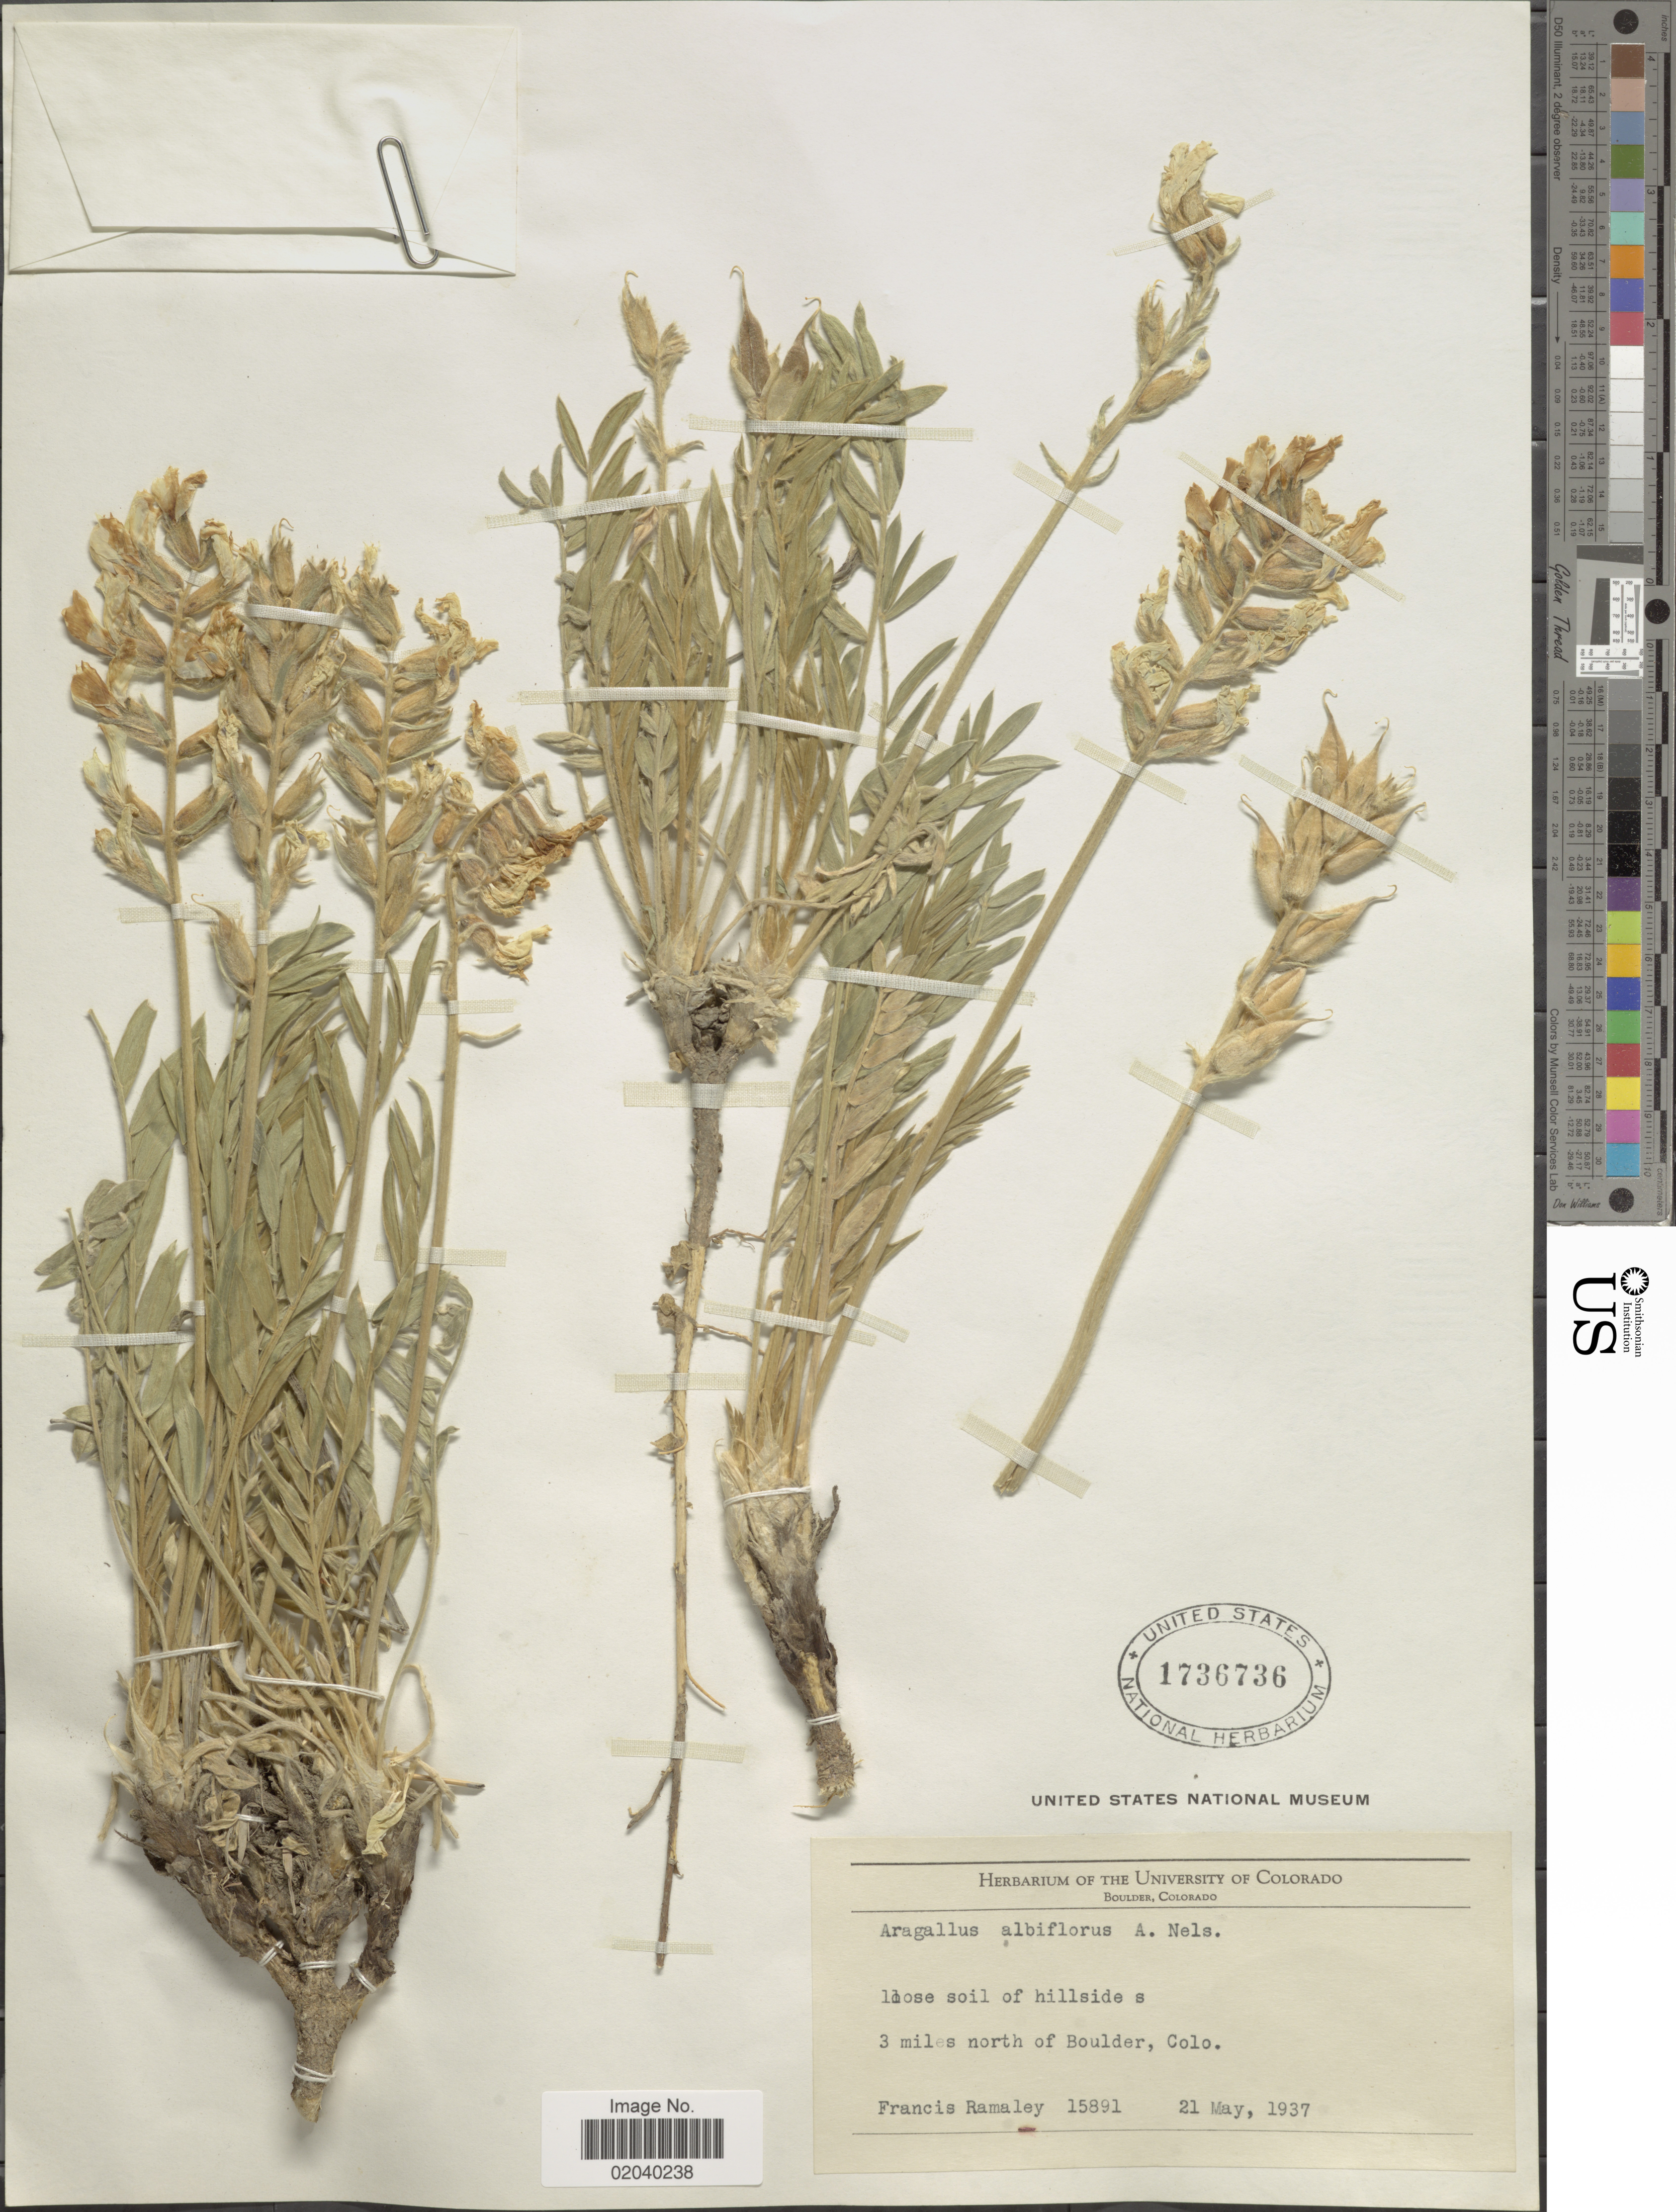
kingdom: Plantae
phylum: Tracheophyta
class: Magnoliopsida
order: Fabales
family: Fabaceae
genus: Oxytropis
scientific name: Oxytropis sericea var. sericea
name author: Nutt.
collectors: F. Ramaley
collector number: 15891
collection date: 1937-05-21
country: United States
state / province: Colorado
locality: Loos soil of hillside s 3 miles north of Boulder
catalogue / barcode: US 1736736